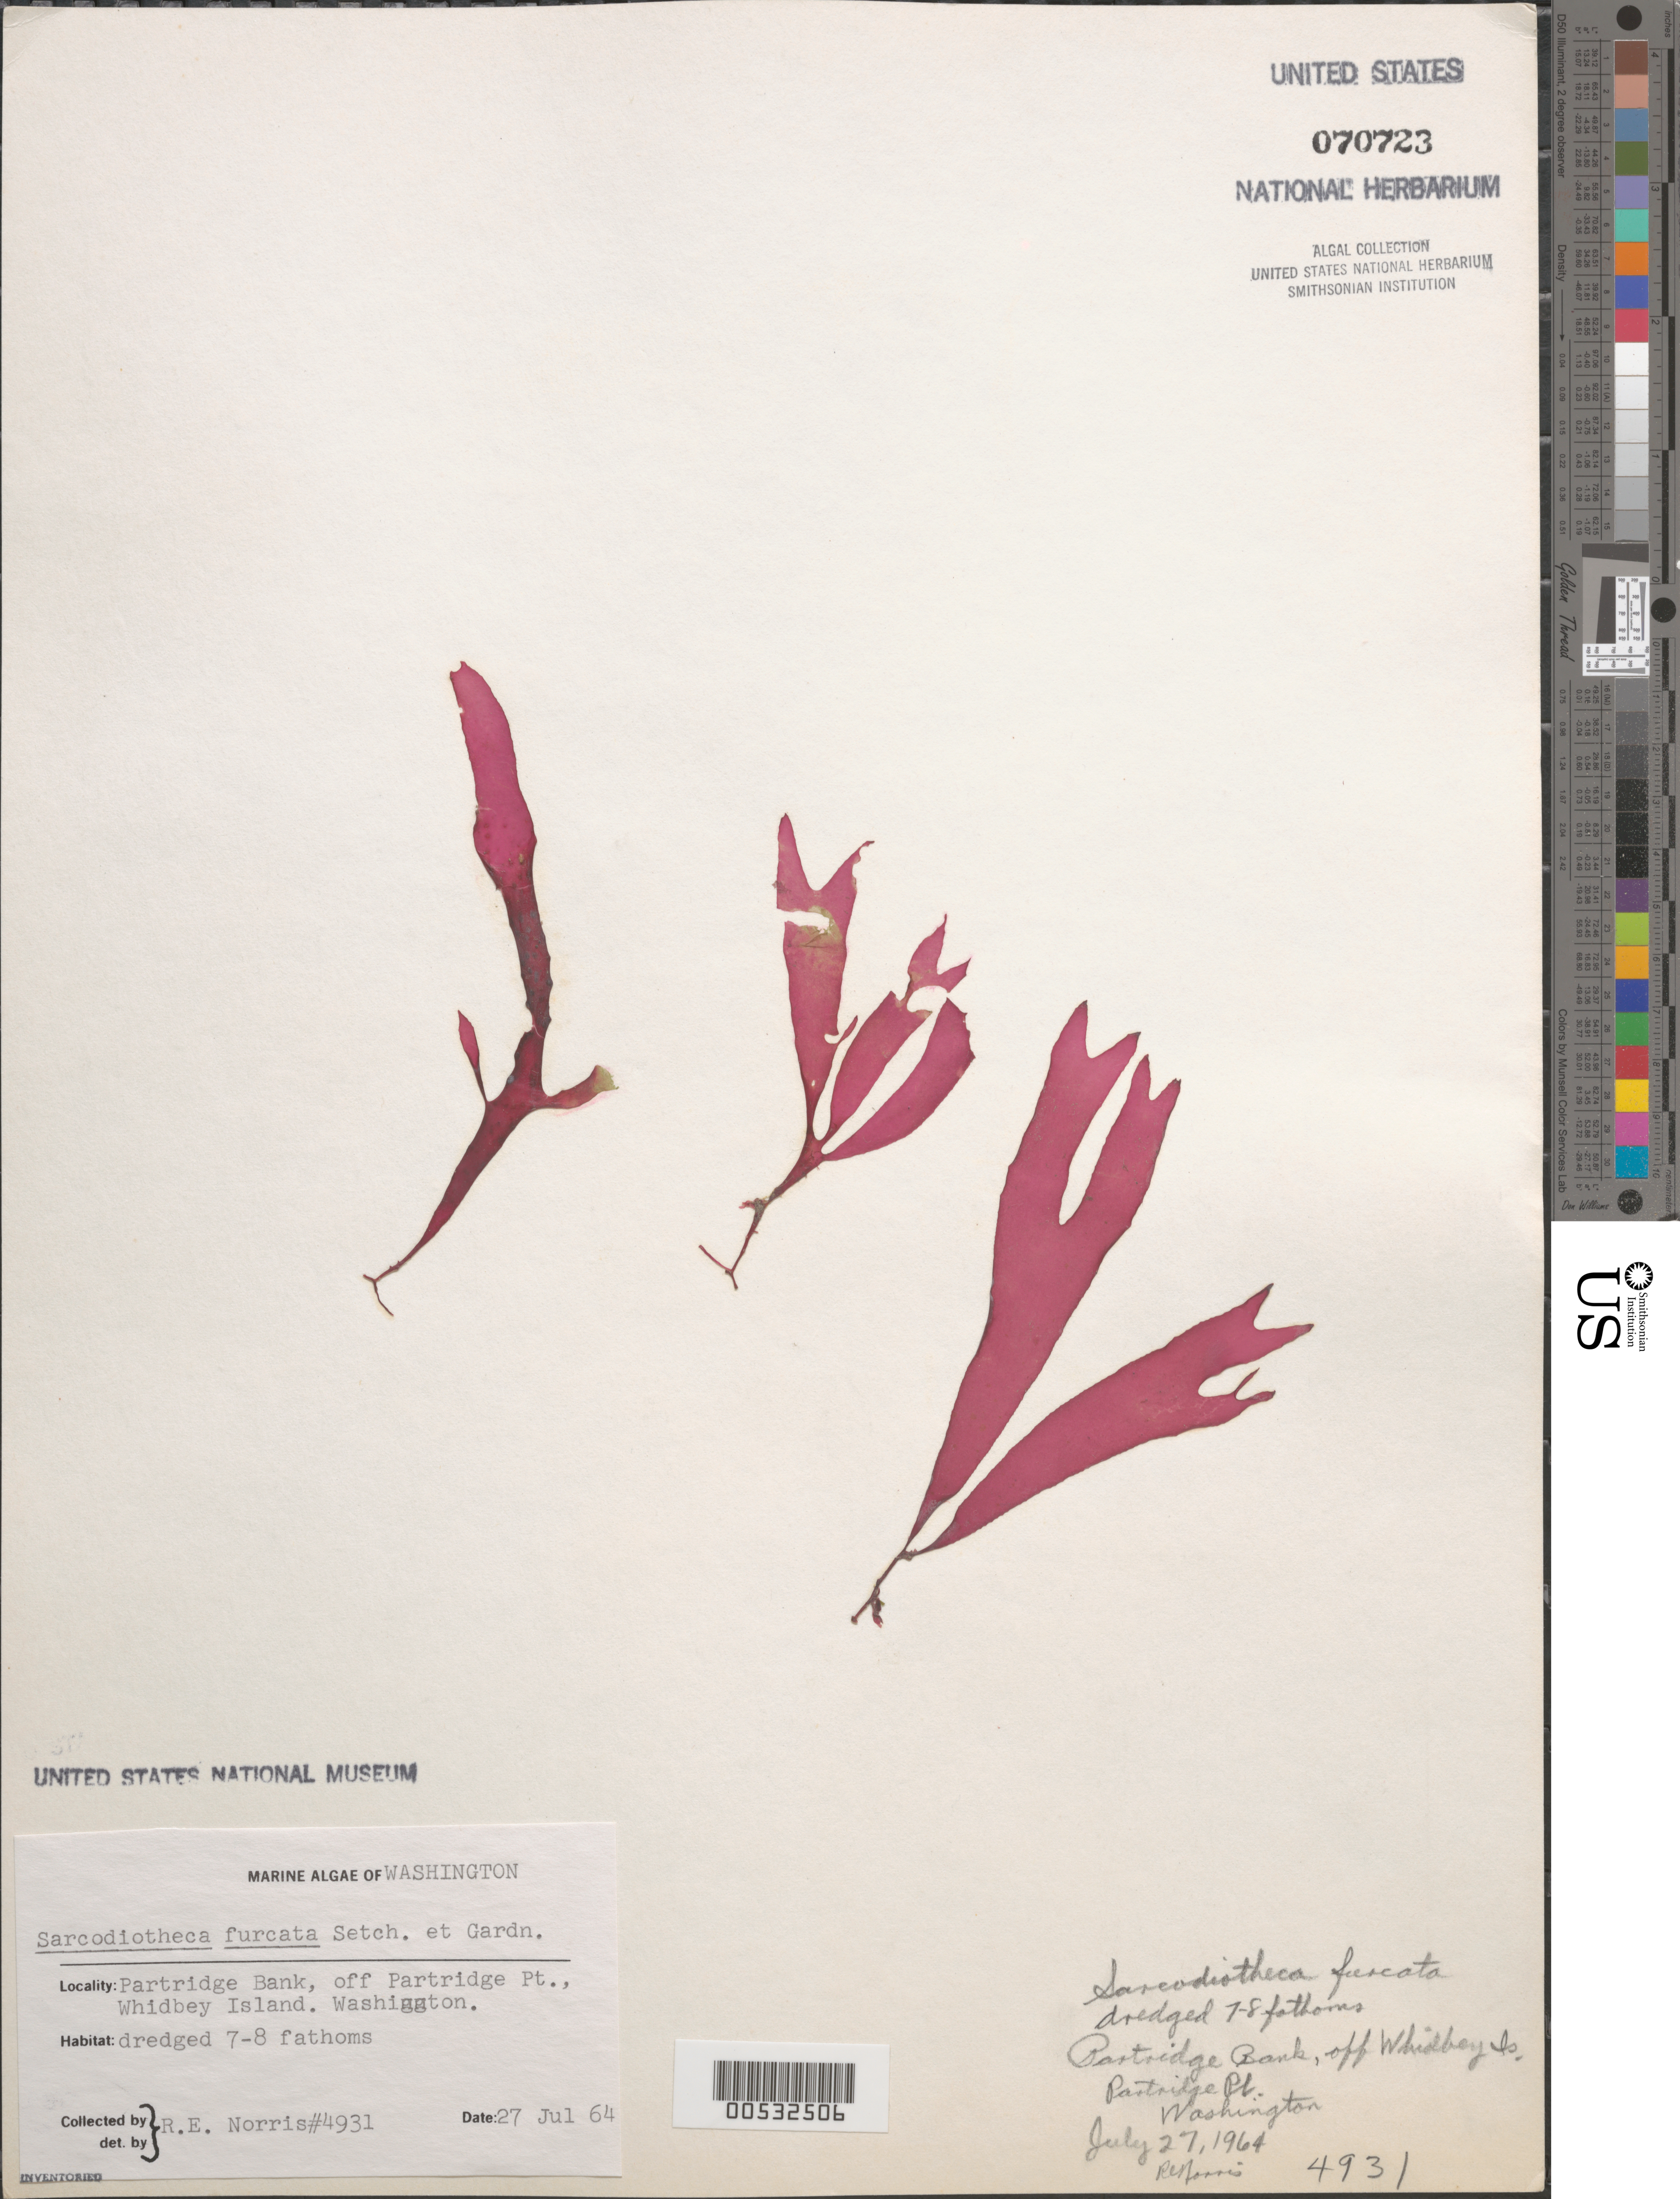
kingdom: Plantae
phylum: Rhodophyta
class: Florideophyceae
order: Gigartinales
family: Solieriaceae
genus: Sarcodiotheca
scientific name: Sarcodiotheca furcata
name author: (Setch. & N.L. Gardner) Kylin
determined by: Norris, R. E.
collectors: R. E. Norris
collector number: IAA 4931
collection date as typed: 27 Jul 1964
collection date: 1964-07-27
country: United States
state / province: Washington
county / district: Island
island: Whidbey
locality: Partridge Bank, off Partridge Point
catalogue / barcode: US 70723